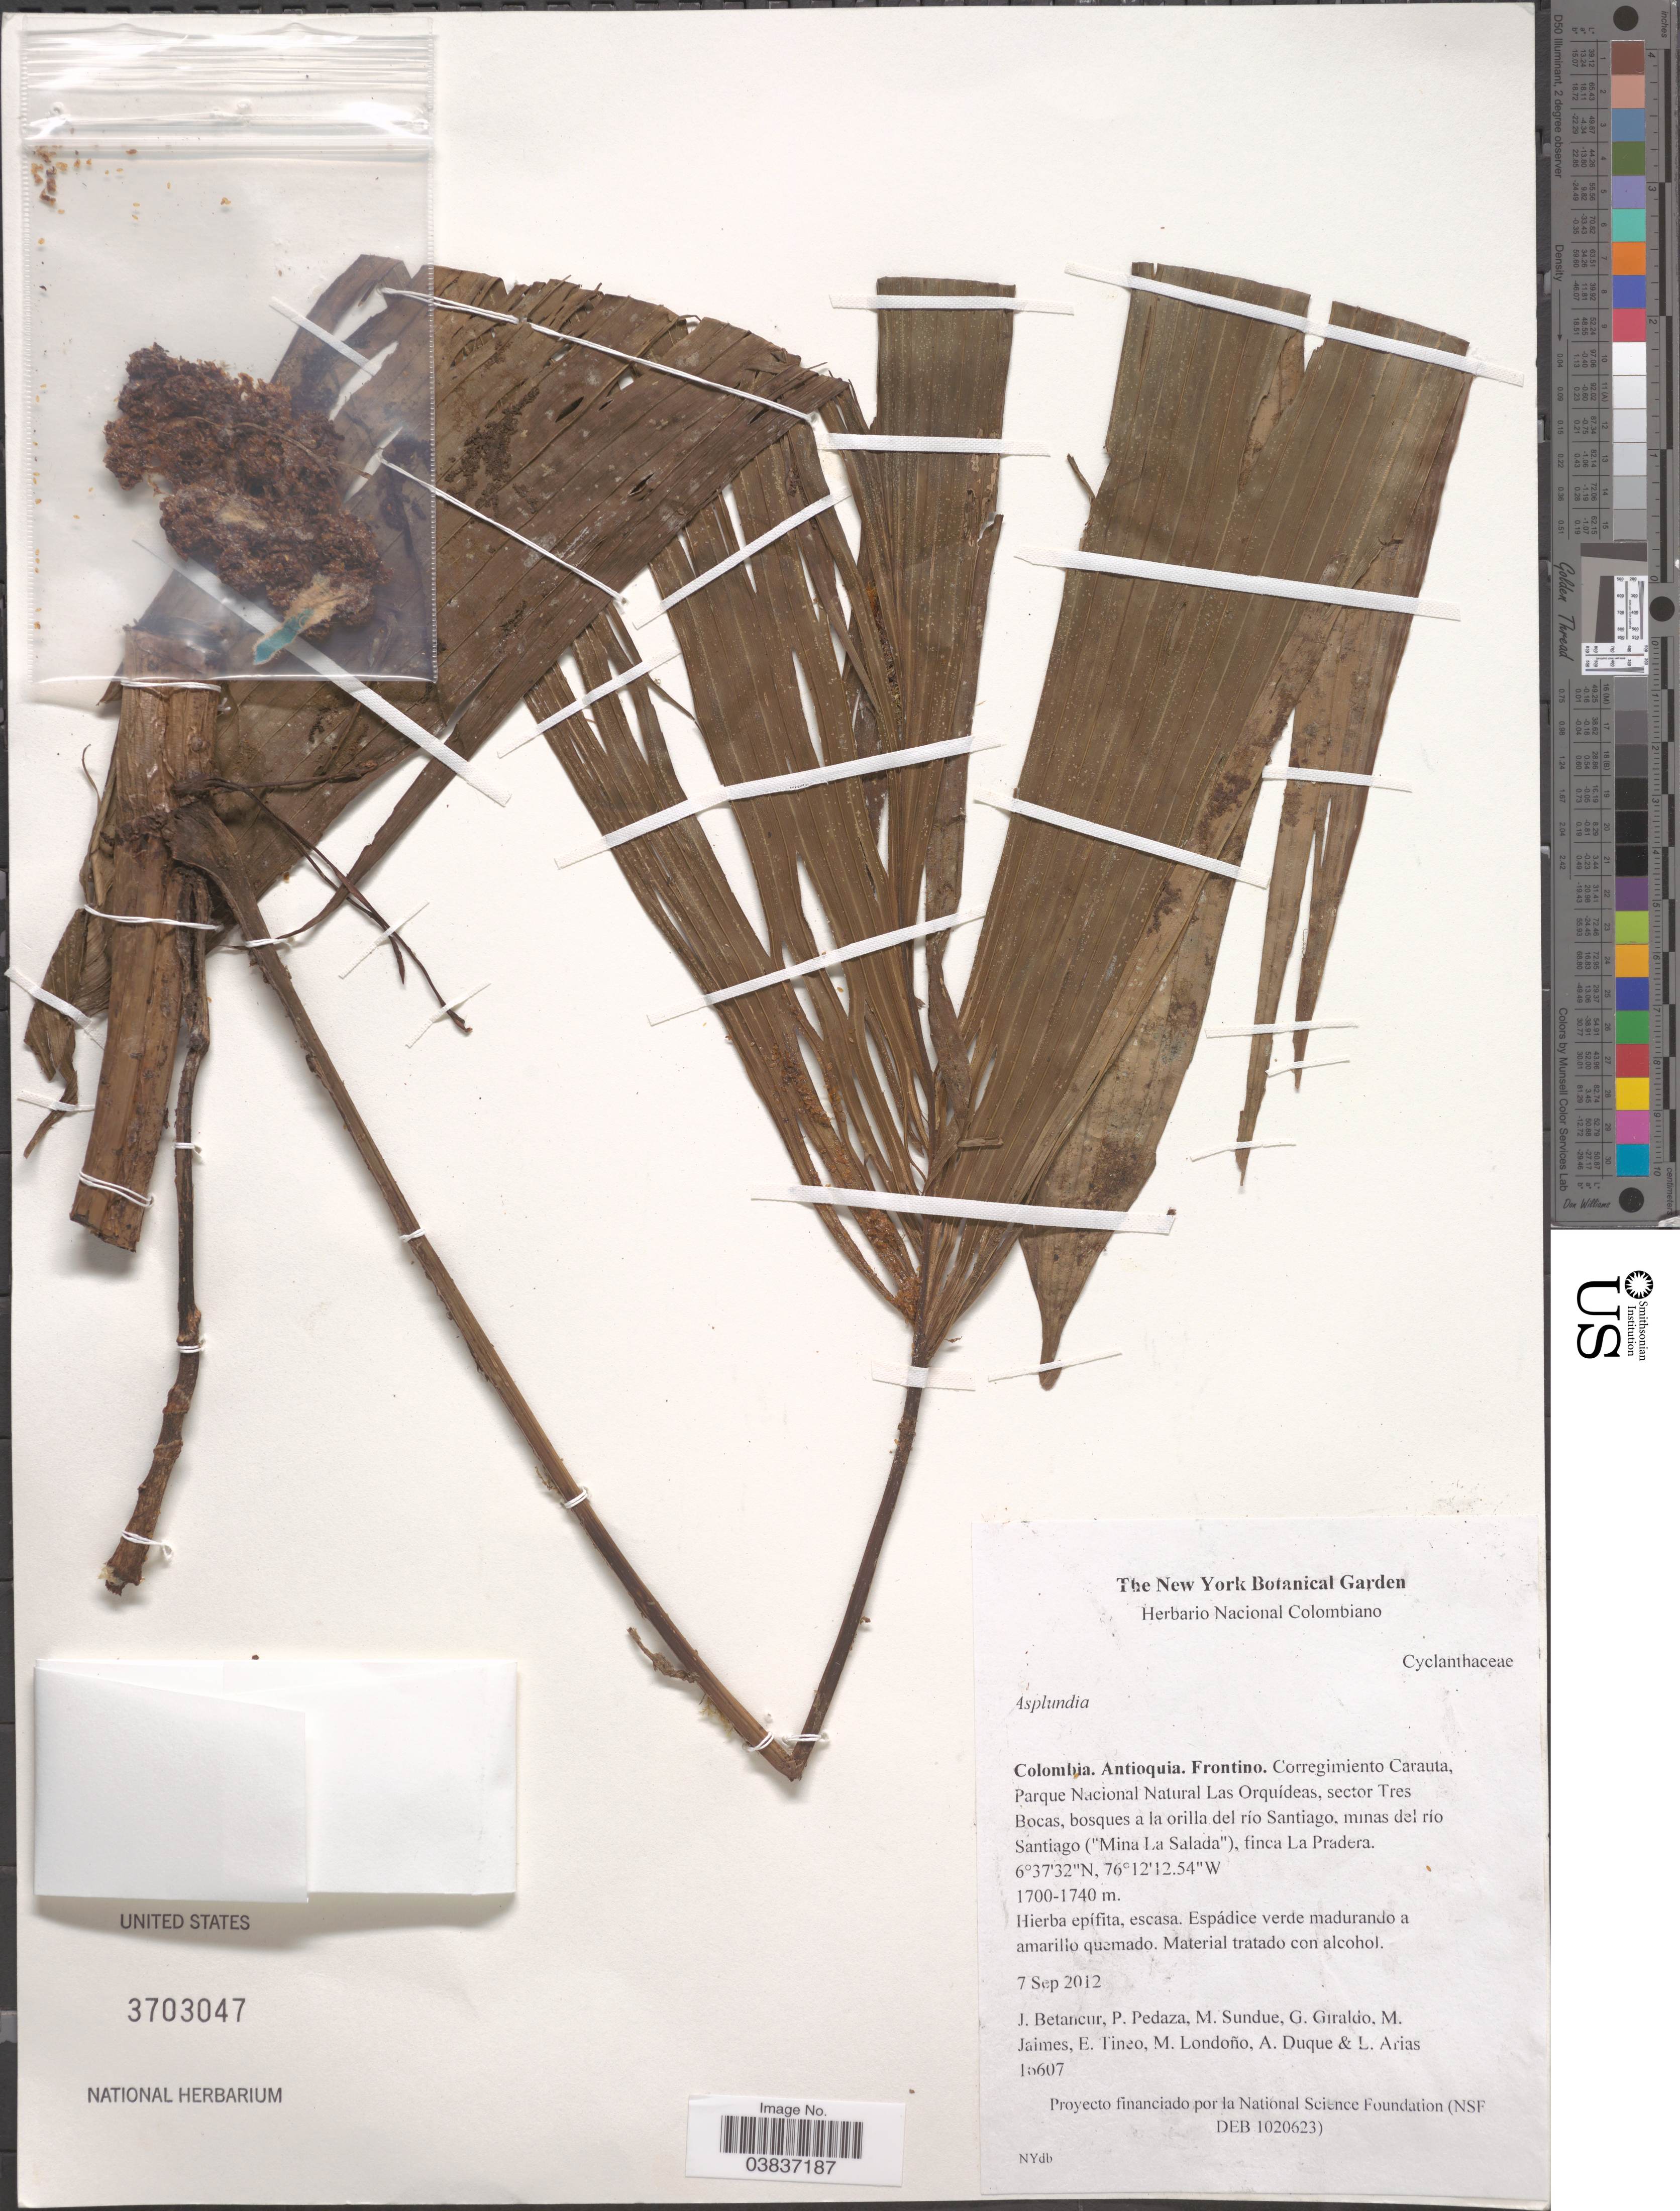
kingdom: Plantae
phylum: Tracheophyta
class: Liliopsida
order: Pandanales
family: Cyclanthaceae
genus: Asplundia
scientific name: Asplundia sp.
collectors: J. Betancur, P. Pedaza, M. Sundue, G. Giraldo & et al.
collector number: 16607*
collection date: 2012-09-07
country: Colombia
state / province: Antioquia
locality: Frontino. Corregimiento Carauta, Parque Nacional Natural Las Orquídeas, sector Tres Bocas, bosques a la orilla del río Santiago, minas del río Santiago ("Mina La Salada"), finca La Pradera.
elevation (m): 1700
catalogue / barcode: US 3703047